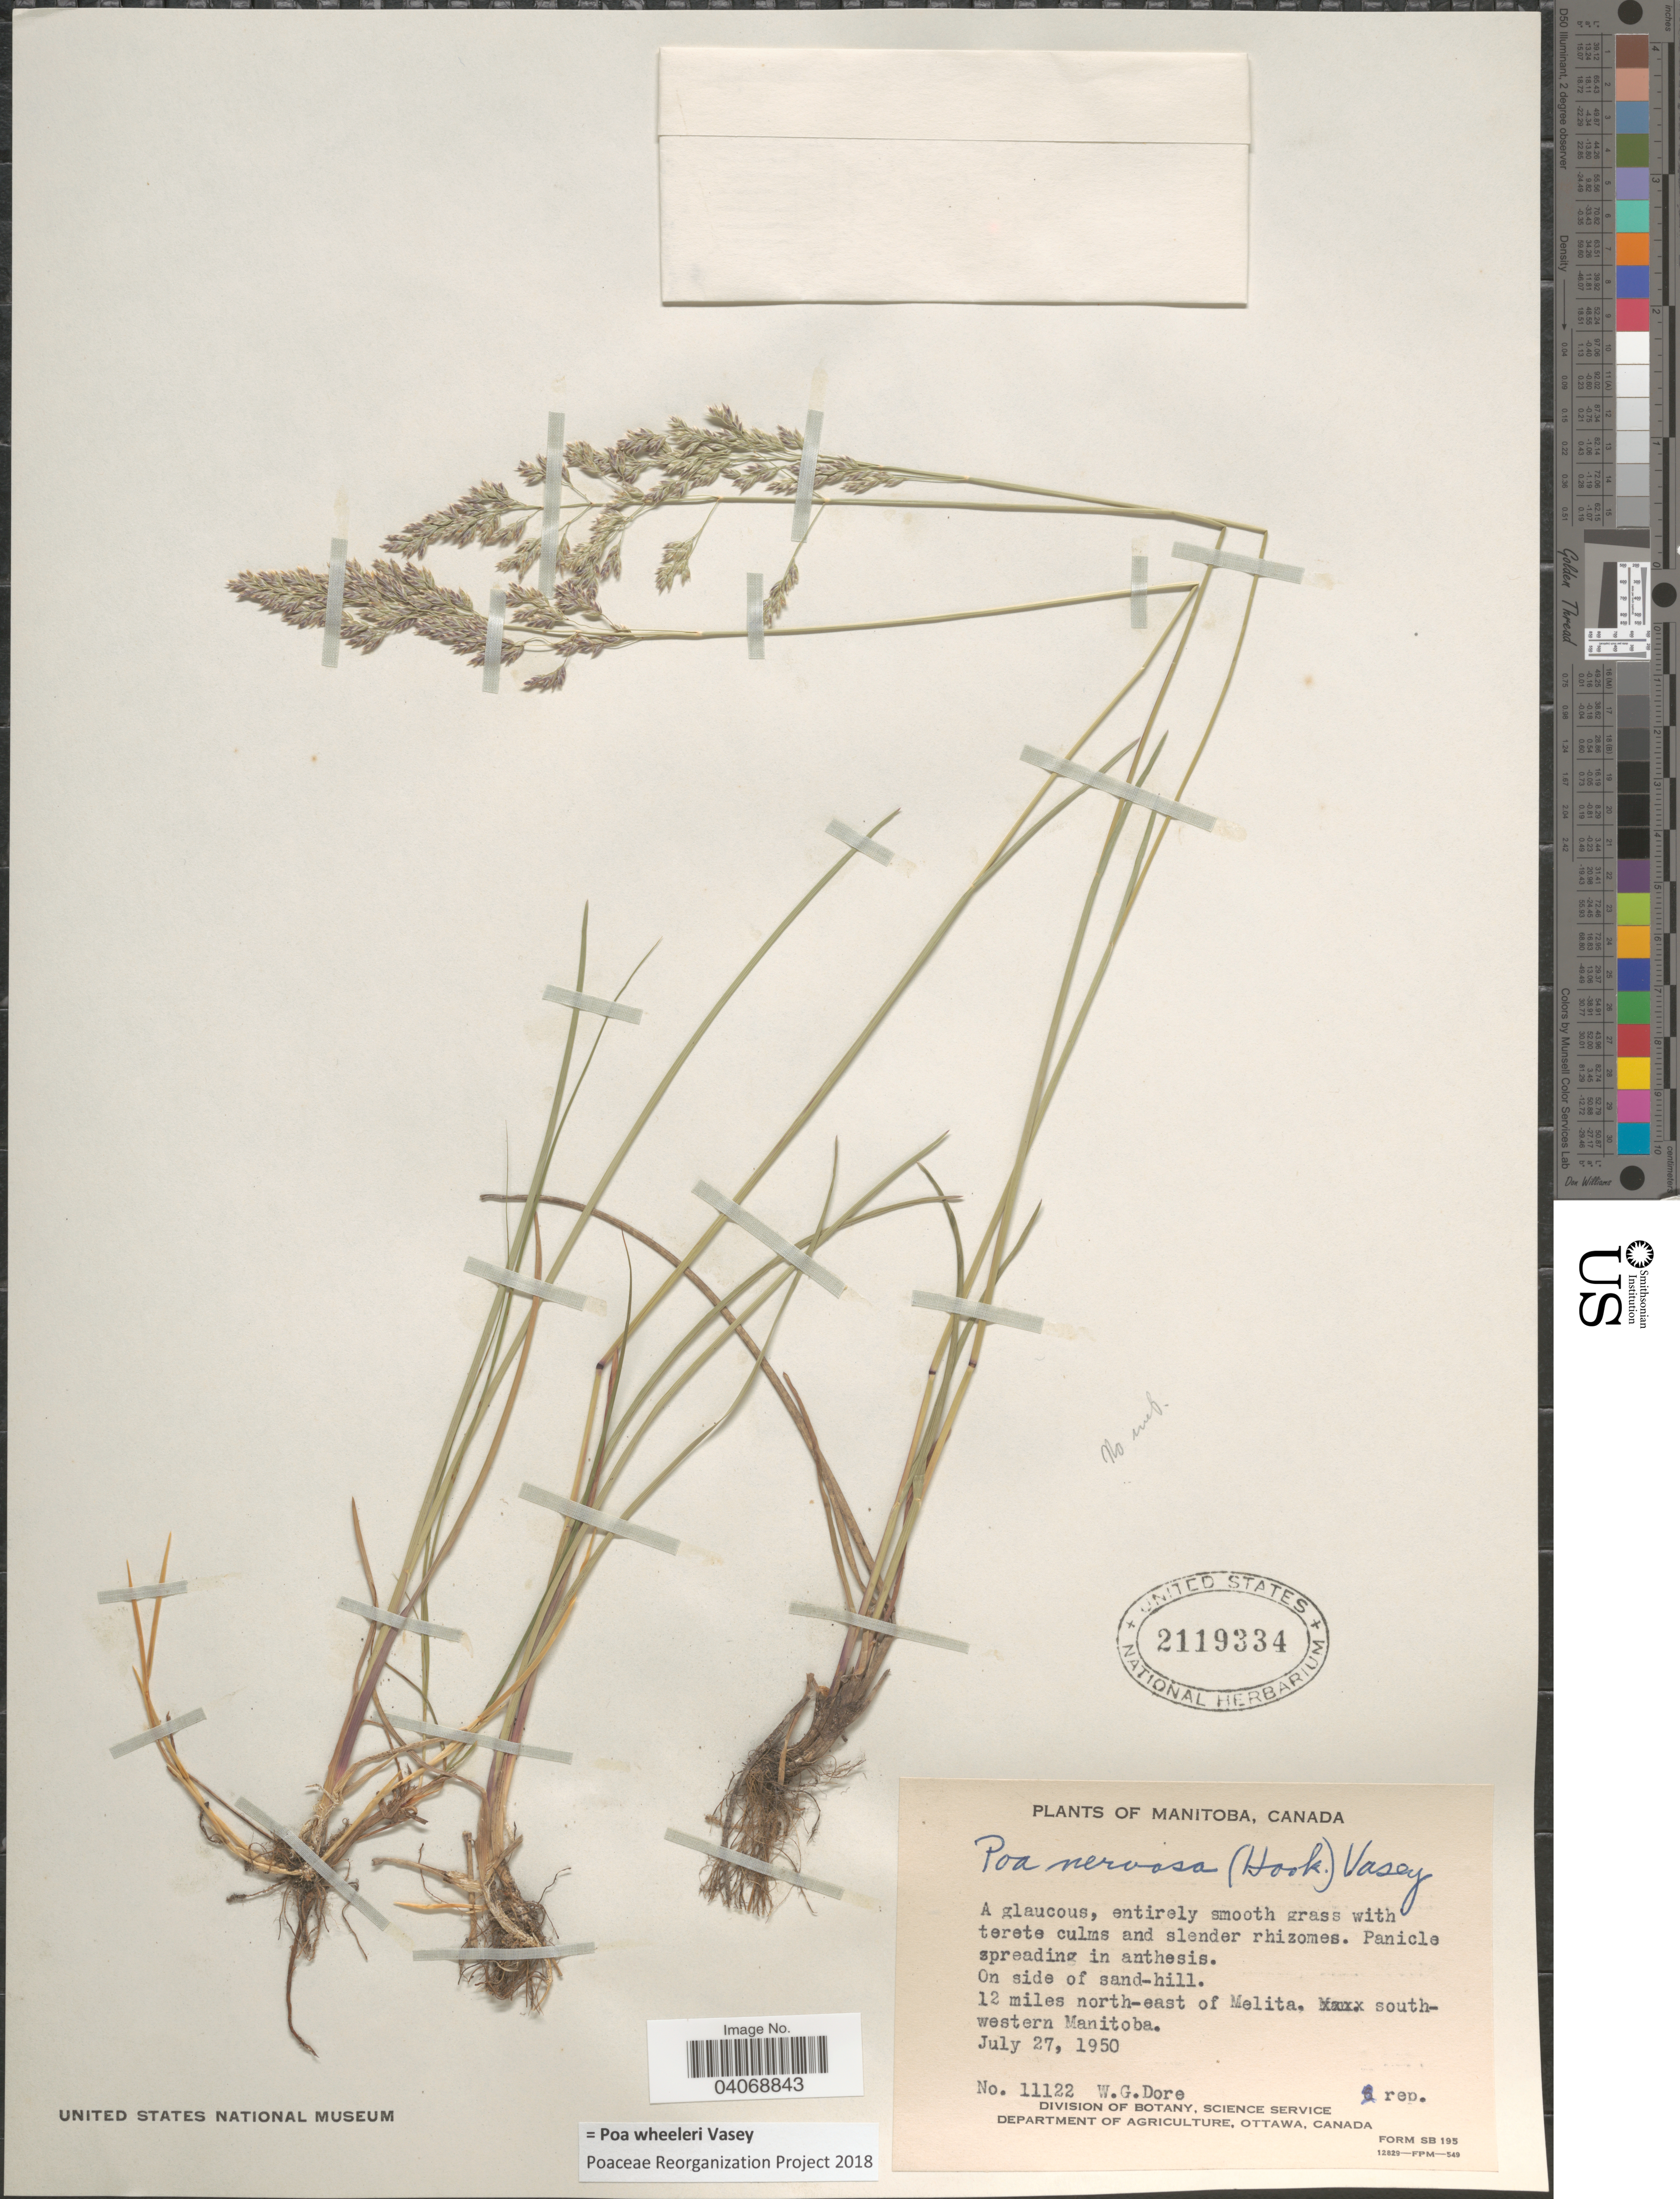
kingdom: Plantae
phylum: Tracheophyta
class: Liliopsida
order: Poales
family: Poaceae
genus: Poa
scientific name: Poa wheeleri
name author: Vasey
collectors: W. Dore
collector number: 11122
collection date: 1950-07-27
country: Canada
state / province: Manitoba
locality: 12 miles north-east of Melita, south-western Manitoba.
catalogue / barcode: US 2119334